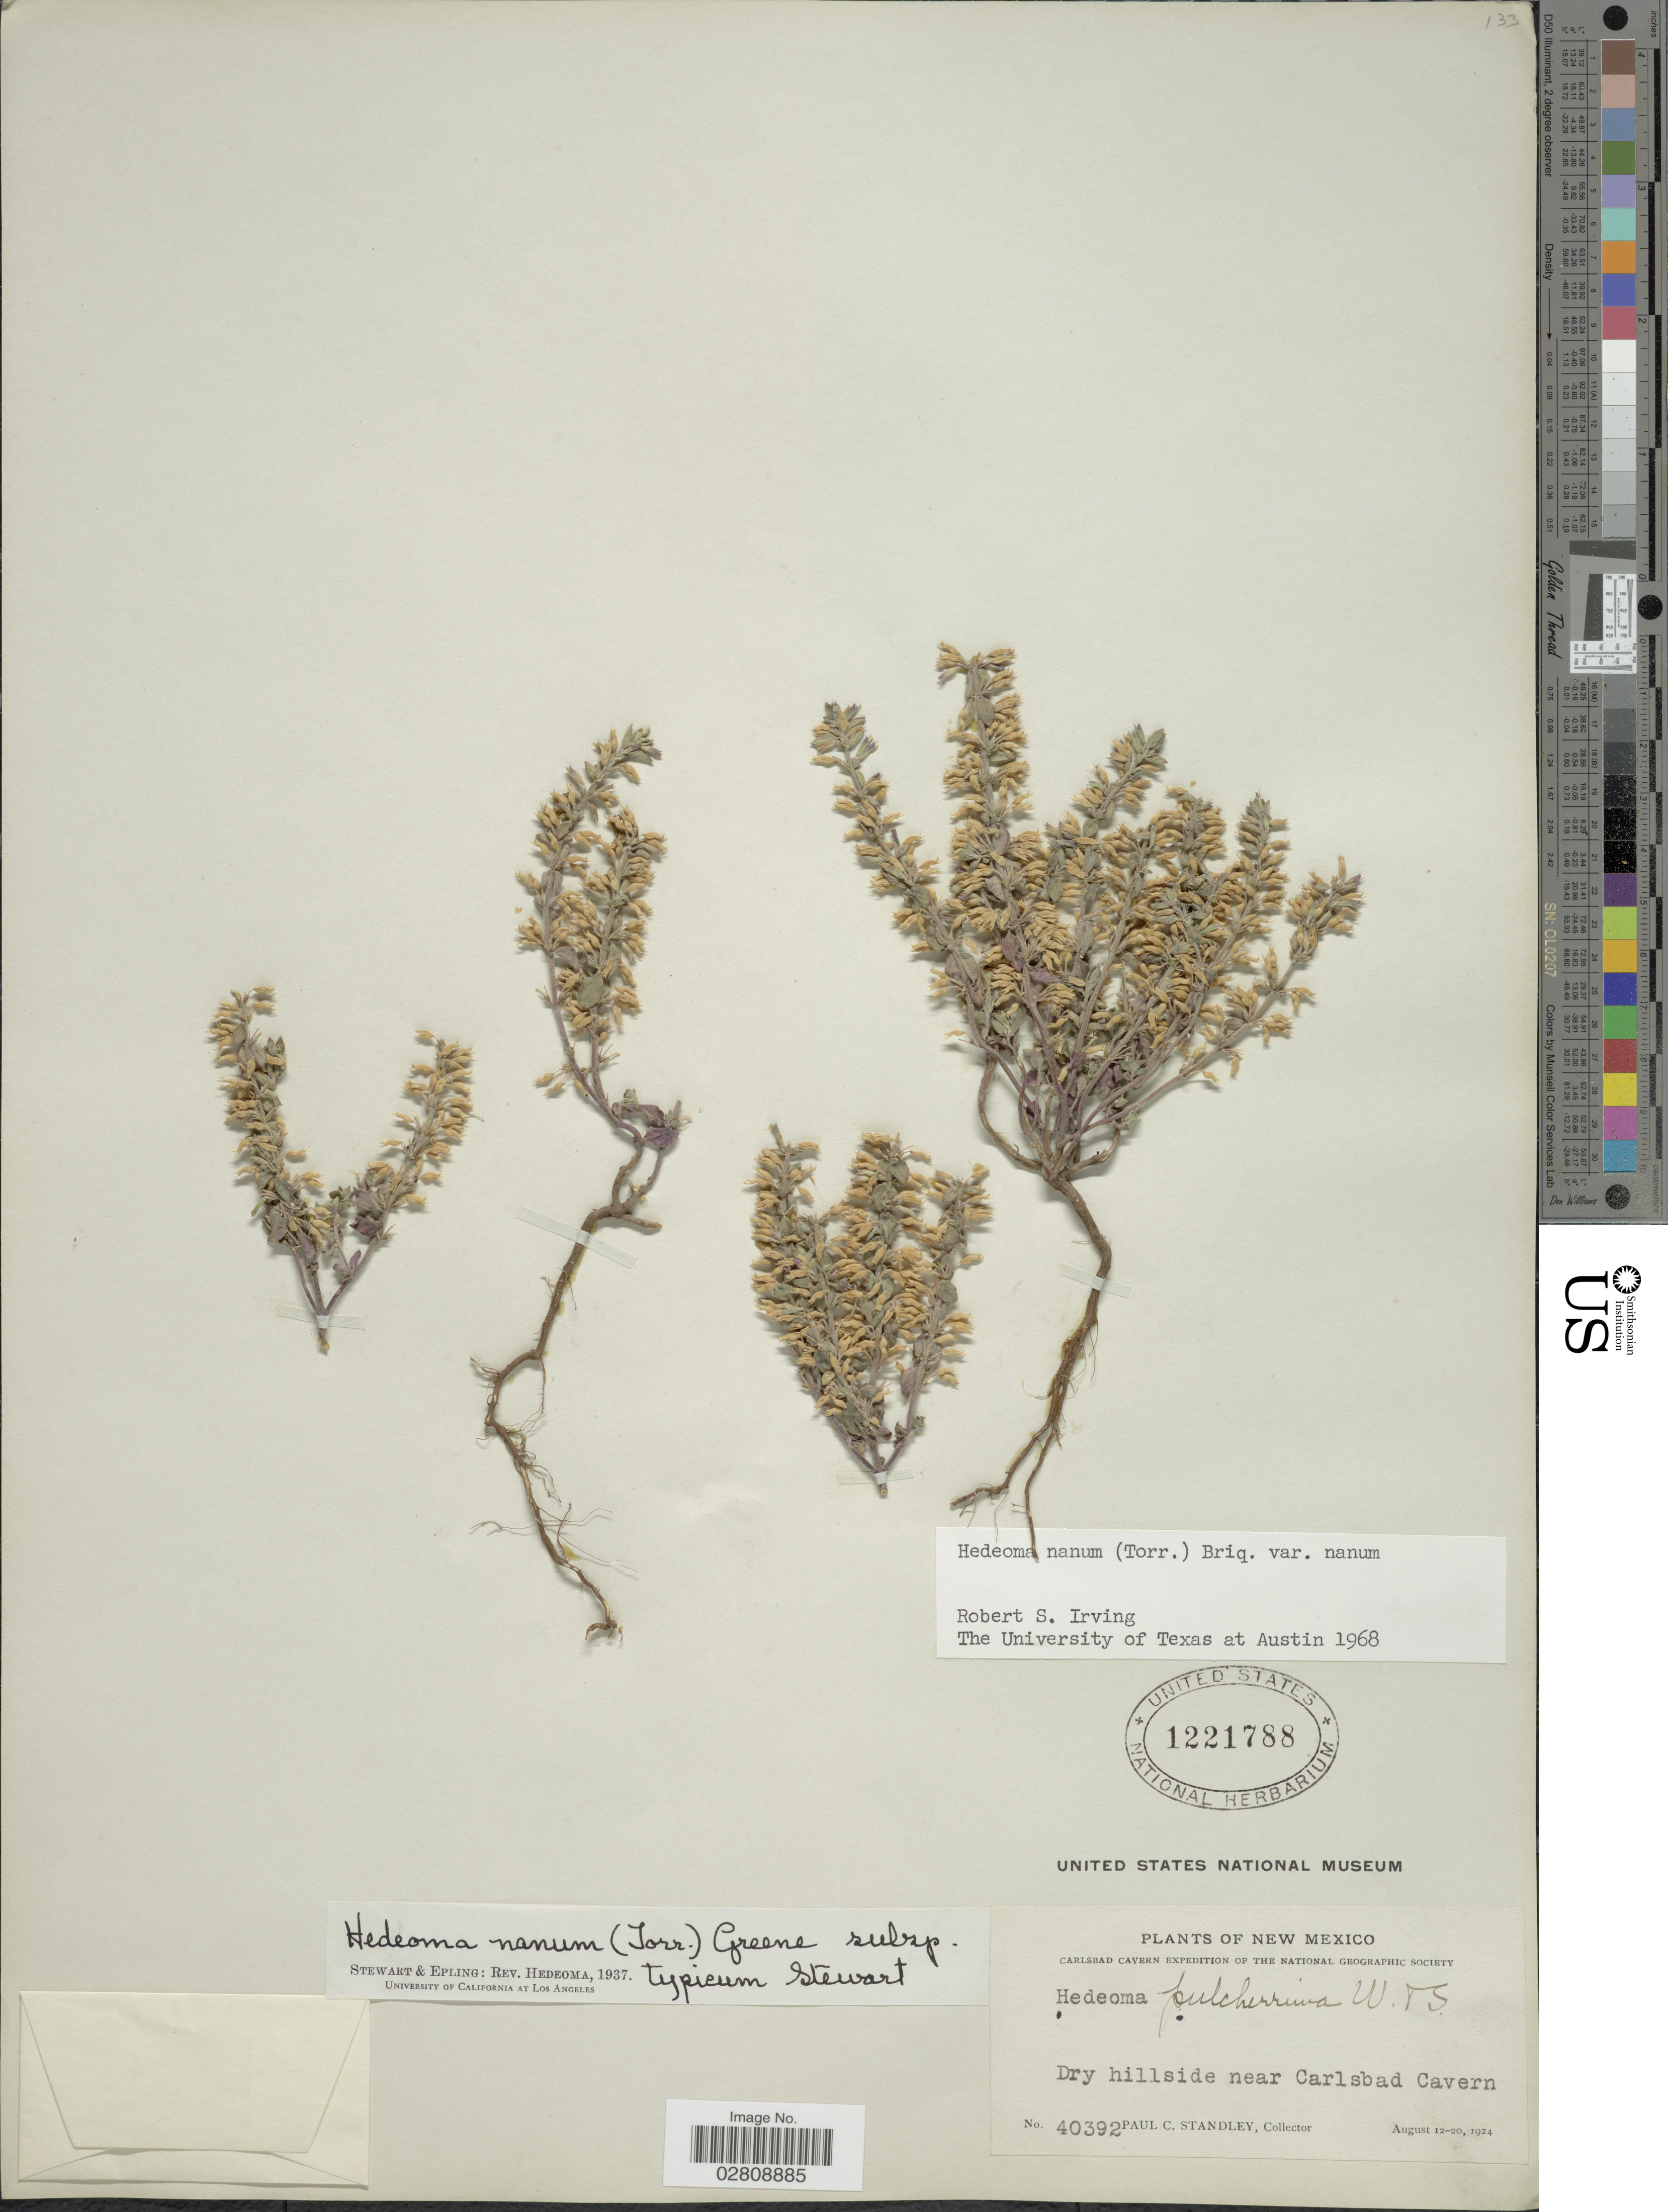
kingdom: Plantae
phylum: Tracheophyta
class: Magnoliopsida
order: Lamiales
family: Lamiaceae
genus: Hedeoma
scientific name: Hedeoma nana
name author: (Torr.) Briq.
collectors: P. C. Standley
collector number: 40392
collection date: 1924-08-12/1924-08-20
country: United States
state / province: New Mexico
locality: Dry hillside near Carlsbad Cavern.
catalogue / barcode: US 1221788